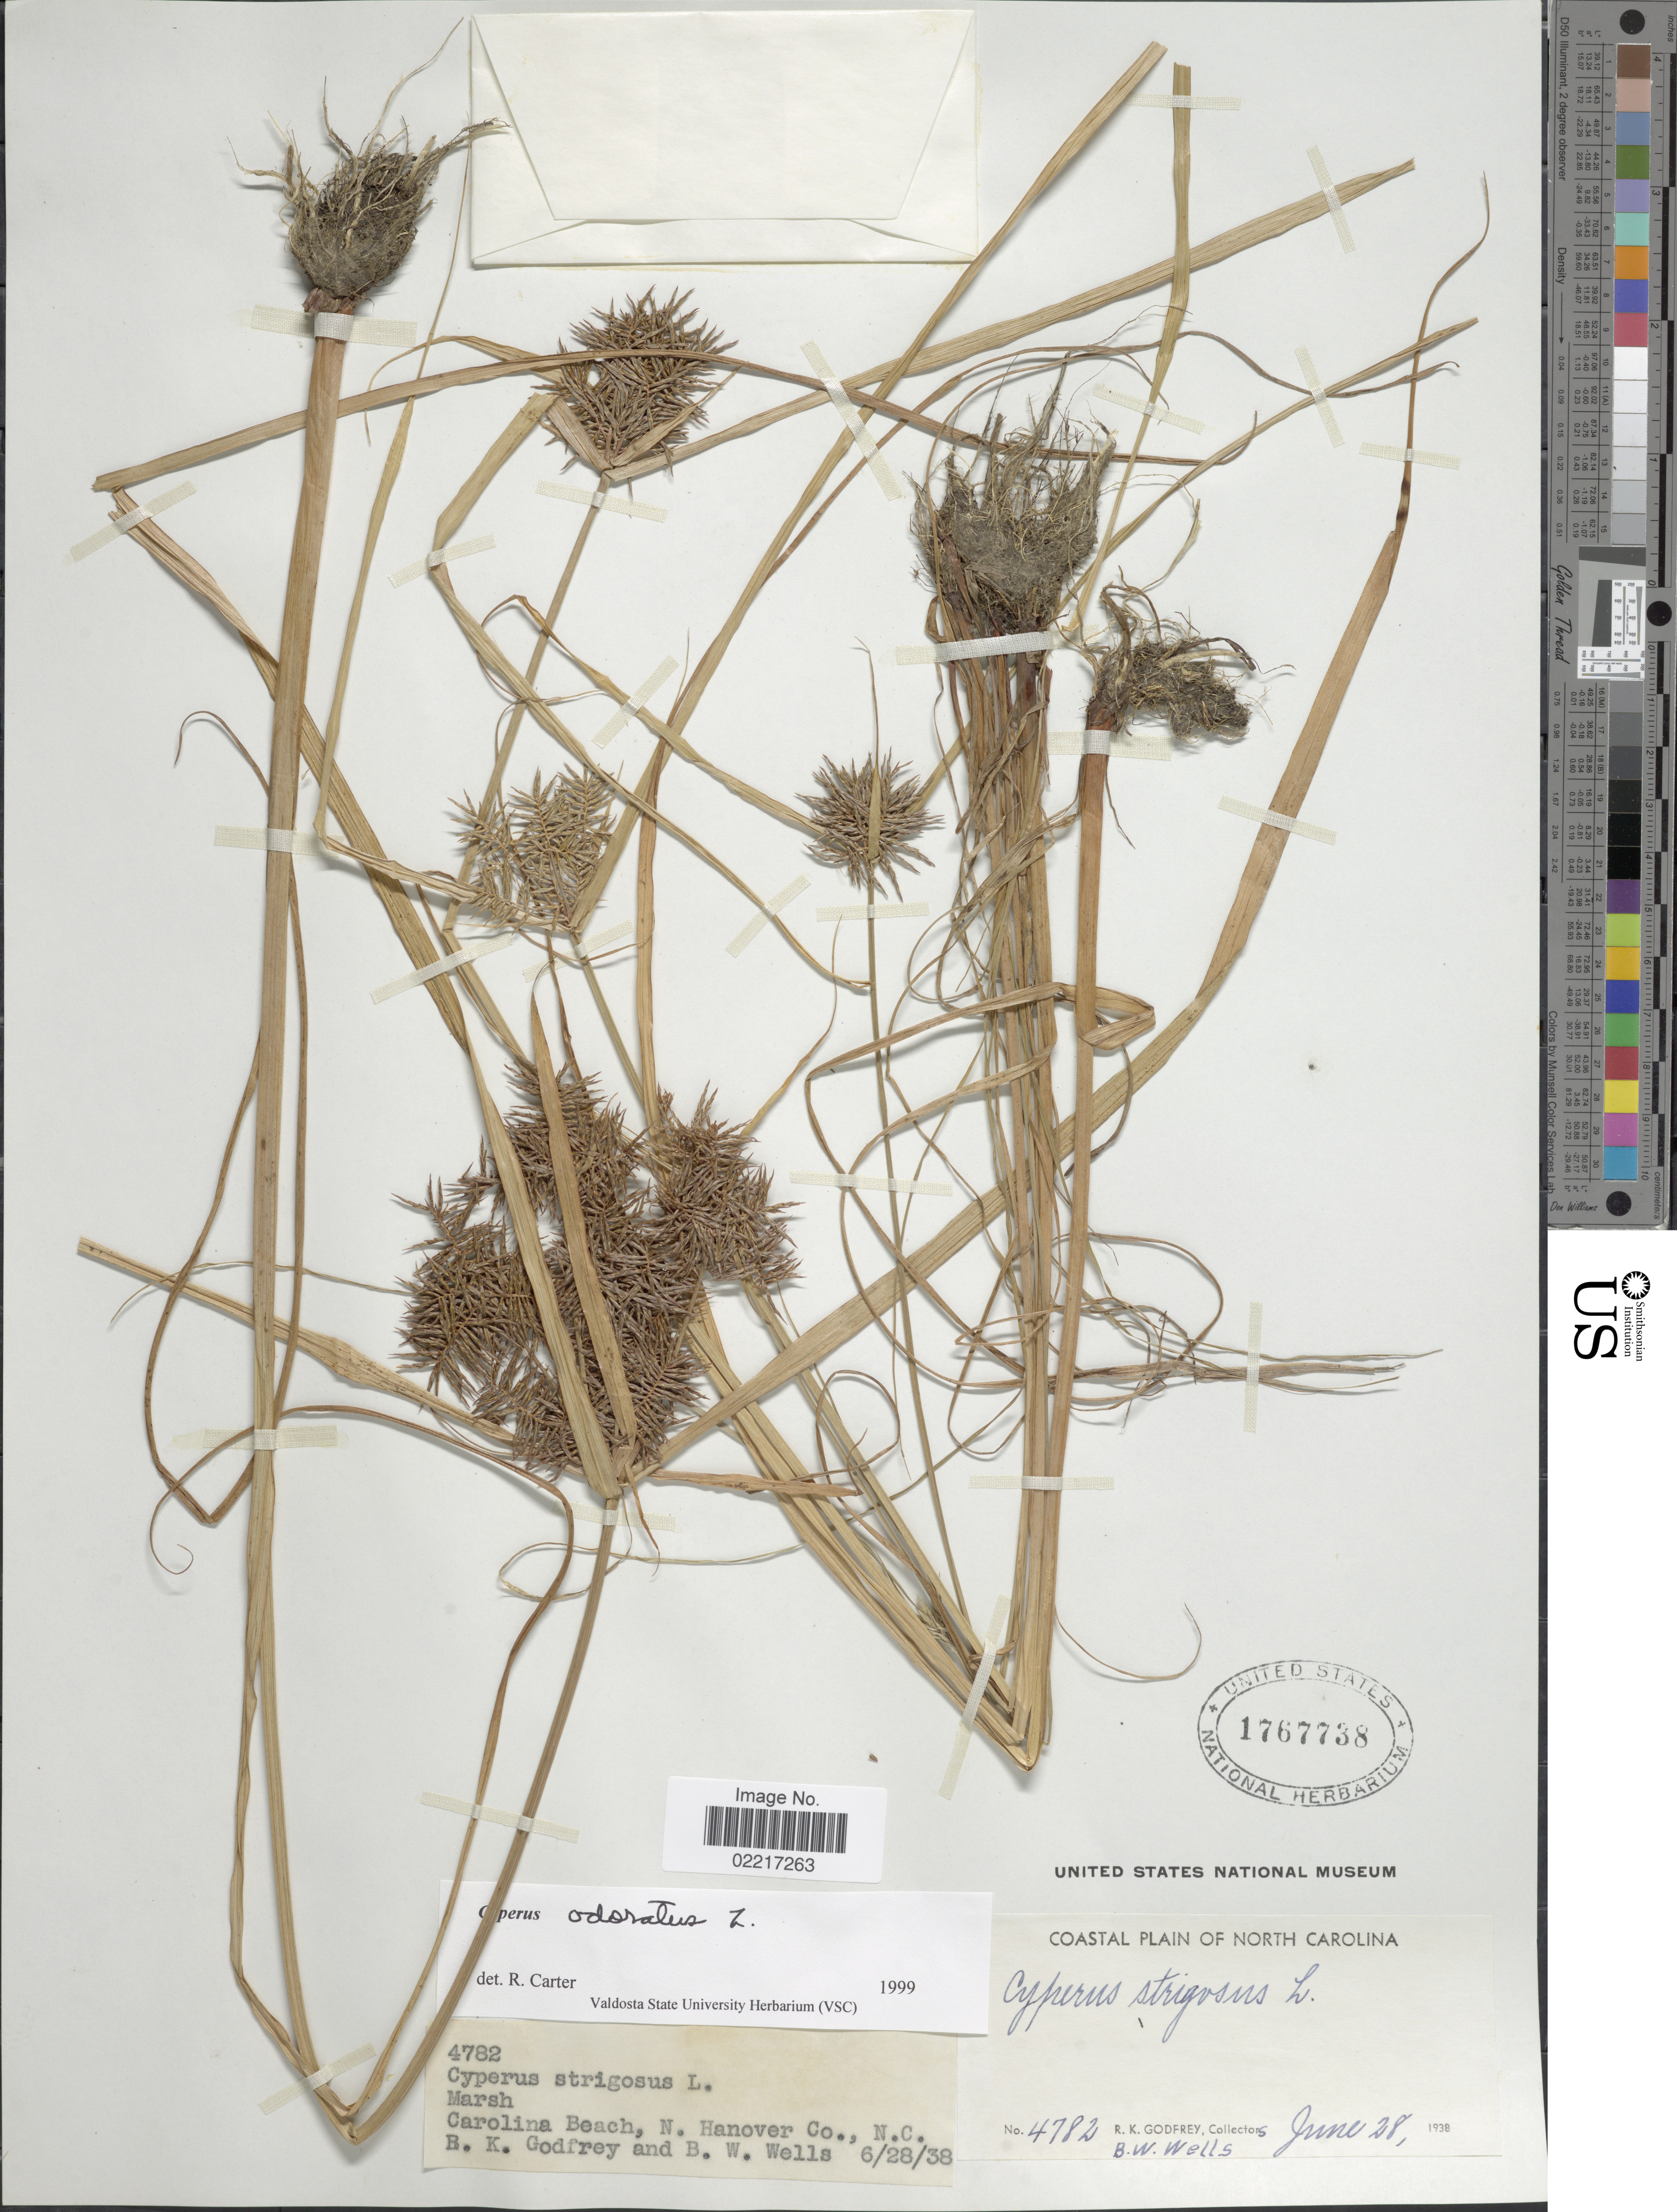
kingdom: Plantae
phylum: Tracheophyta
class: Liliopsida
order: Poales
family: Cyperaceae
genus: Cyperus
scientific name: Cyperus odoratus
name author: L.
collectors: R. K. Godfrey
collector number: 4782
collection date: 1938-06-28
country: United States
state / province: North Carolina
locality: Carolina Beach, N. Hanover Co., N.C.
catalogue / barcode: US 1767738